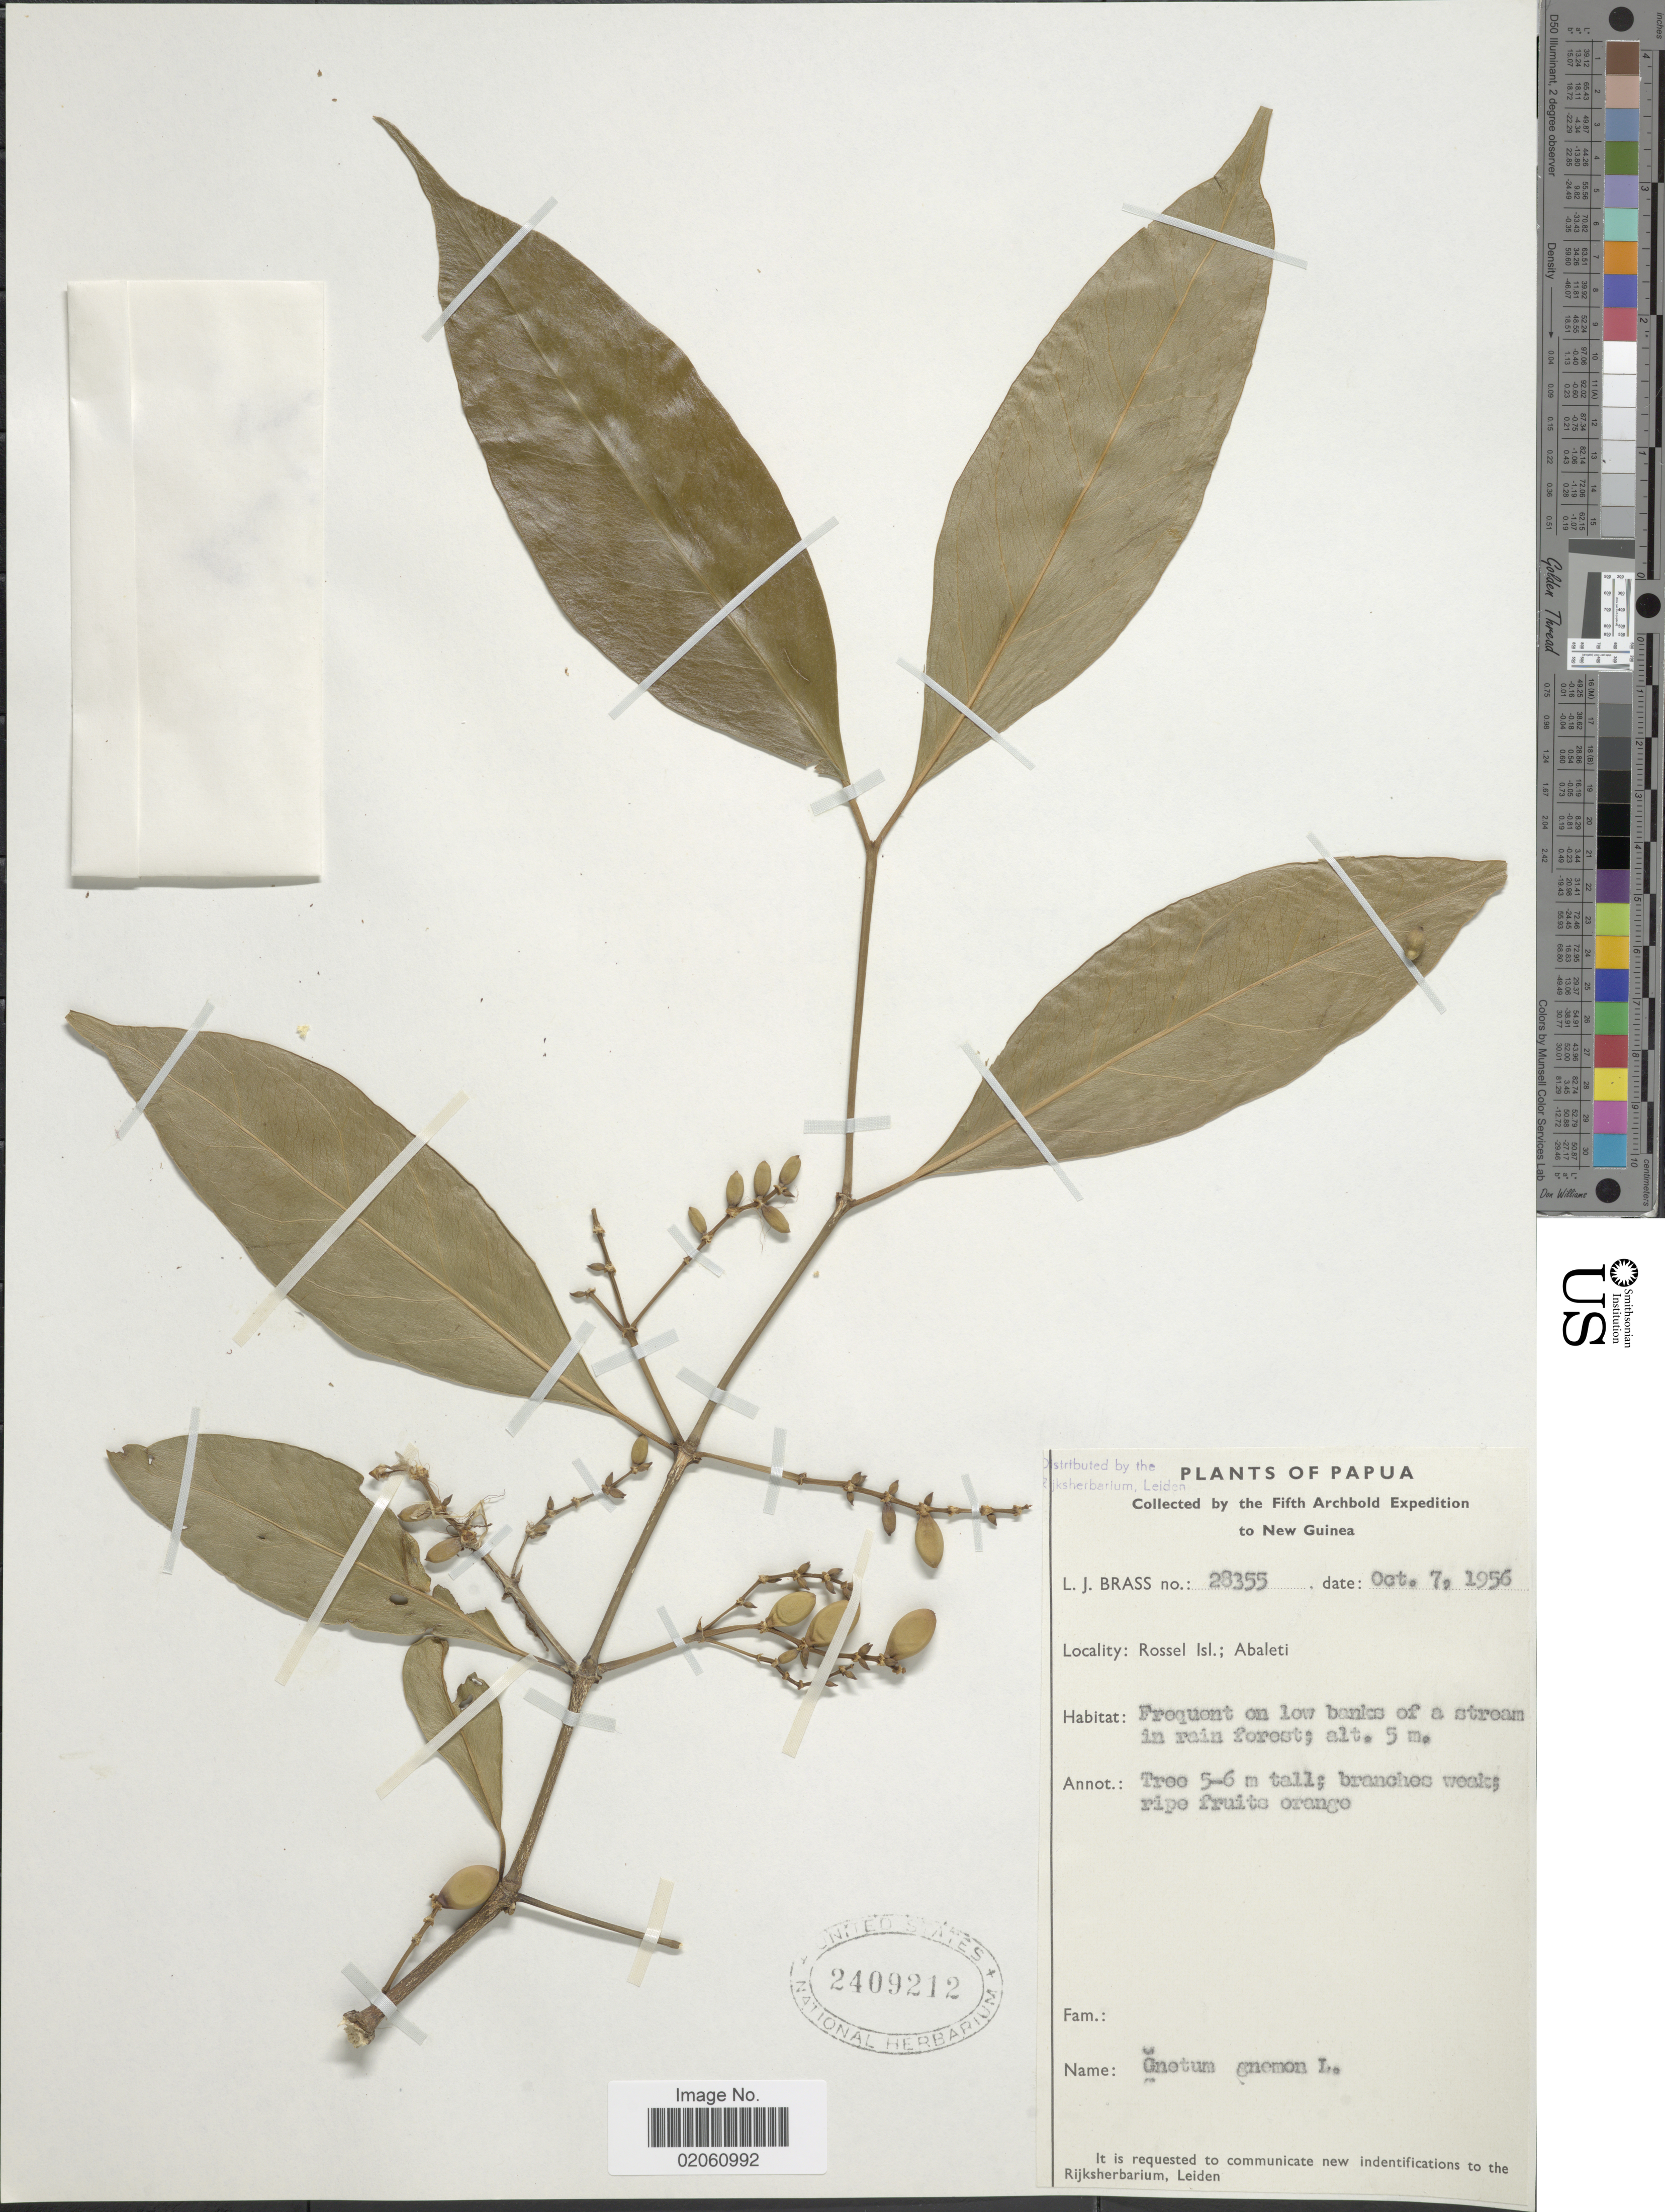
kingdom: Plantae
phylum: Tracheophyta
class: Gnetopsida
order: Gnetales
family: Gnetaceae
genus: Gnetum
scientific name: Gnetum gnemon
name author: L.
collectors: L. J. Brass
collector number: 28355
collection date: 1956-10-07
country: Papua New Guinea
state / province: Milne Bay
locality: Rossel Isl., Abaleti, Frequent on low banks of a stream in rain forest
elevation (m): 5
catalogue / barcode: US 2409212